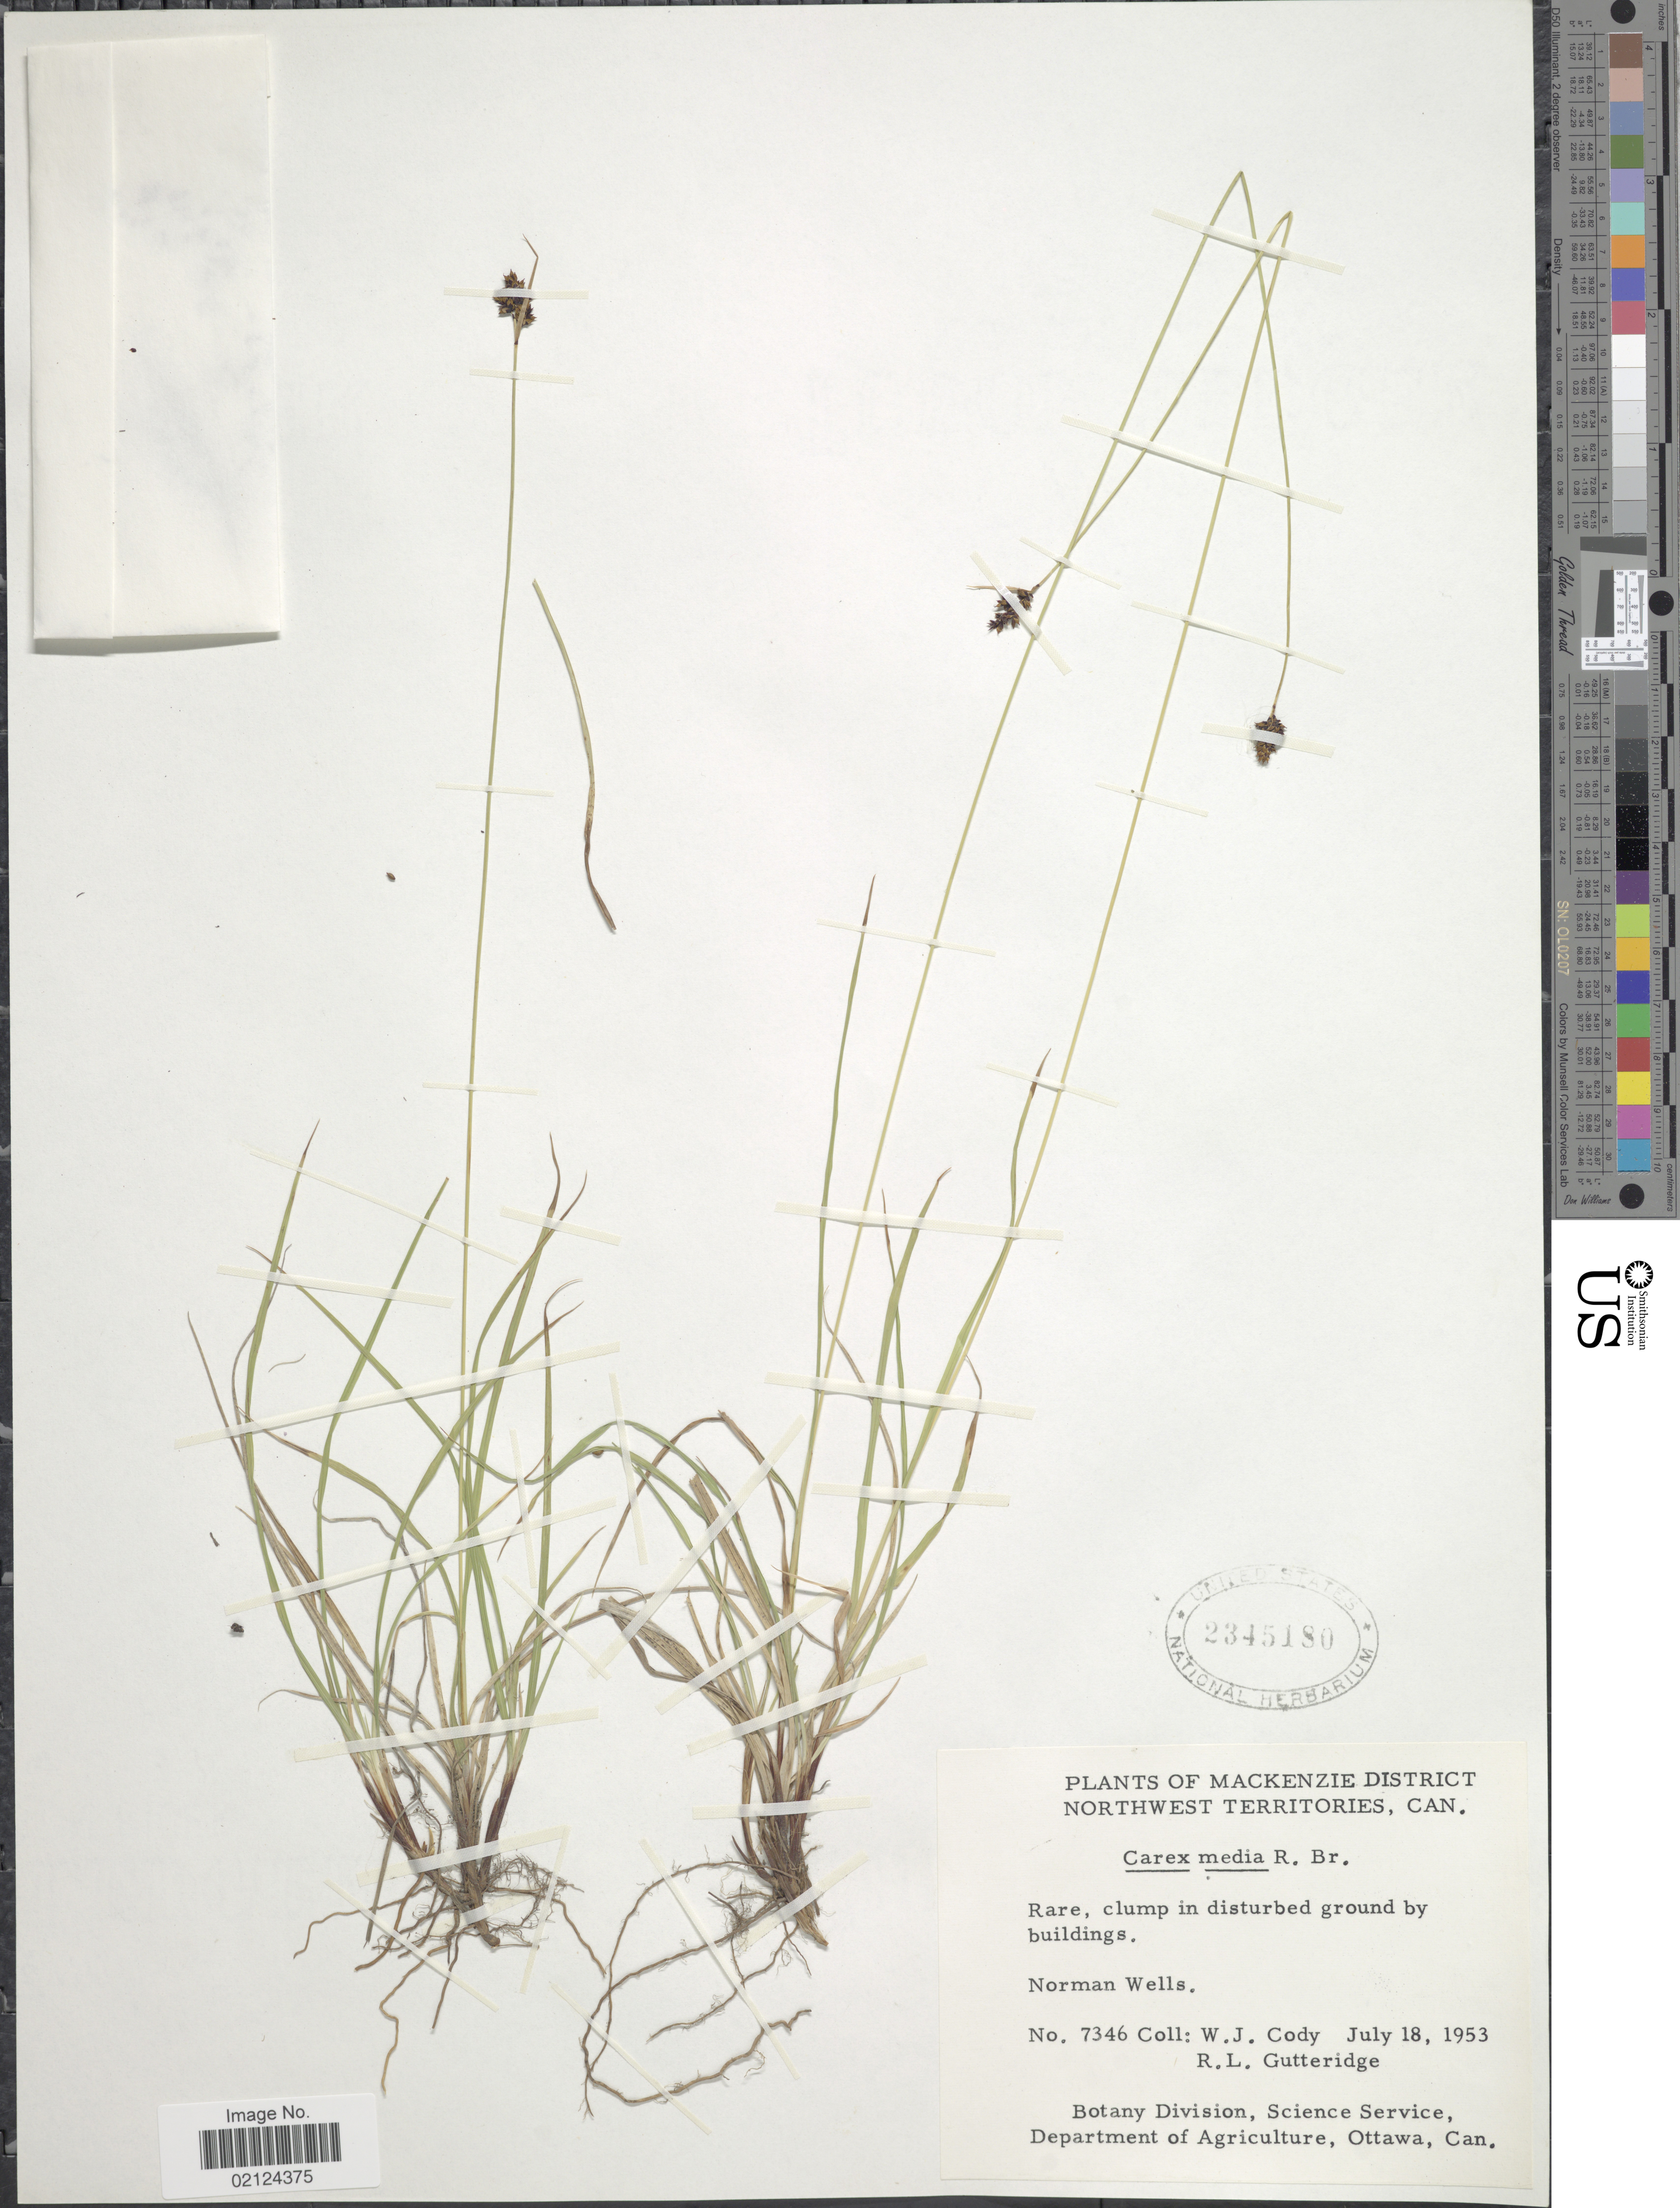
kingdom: Plantae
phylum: Tracheophyta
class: Liliopsida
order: Poales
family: Cyperaceae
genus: Carex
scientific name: Carex media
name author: R. Br.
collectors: W. Cody & R. Gutteridge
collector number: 7346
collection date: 1953-07-18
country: Canada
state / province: Northwest Territories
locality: Mackenzie District, Norman Wells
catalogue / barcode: US 2345180